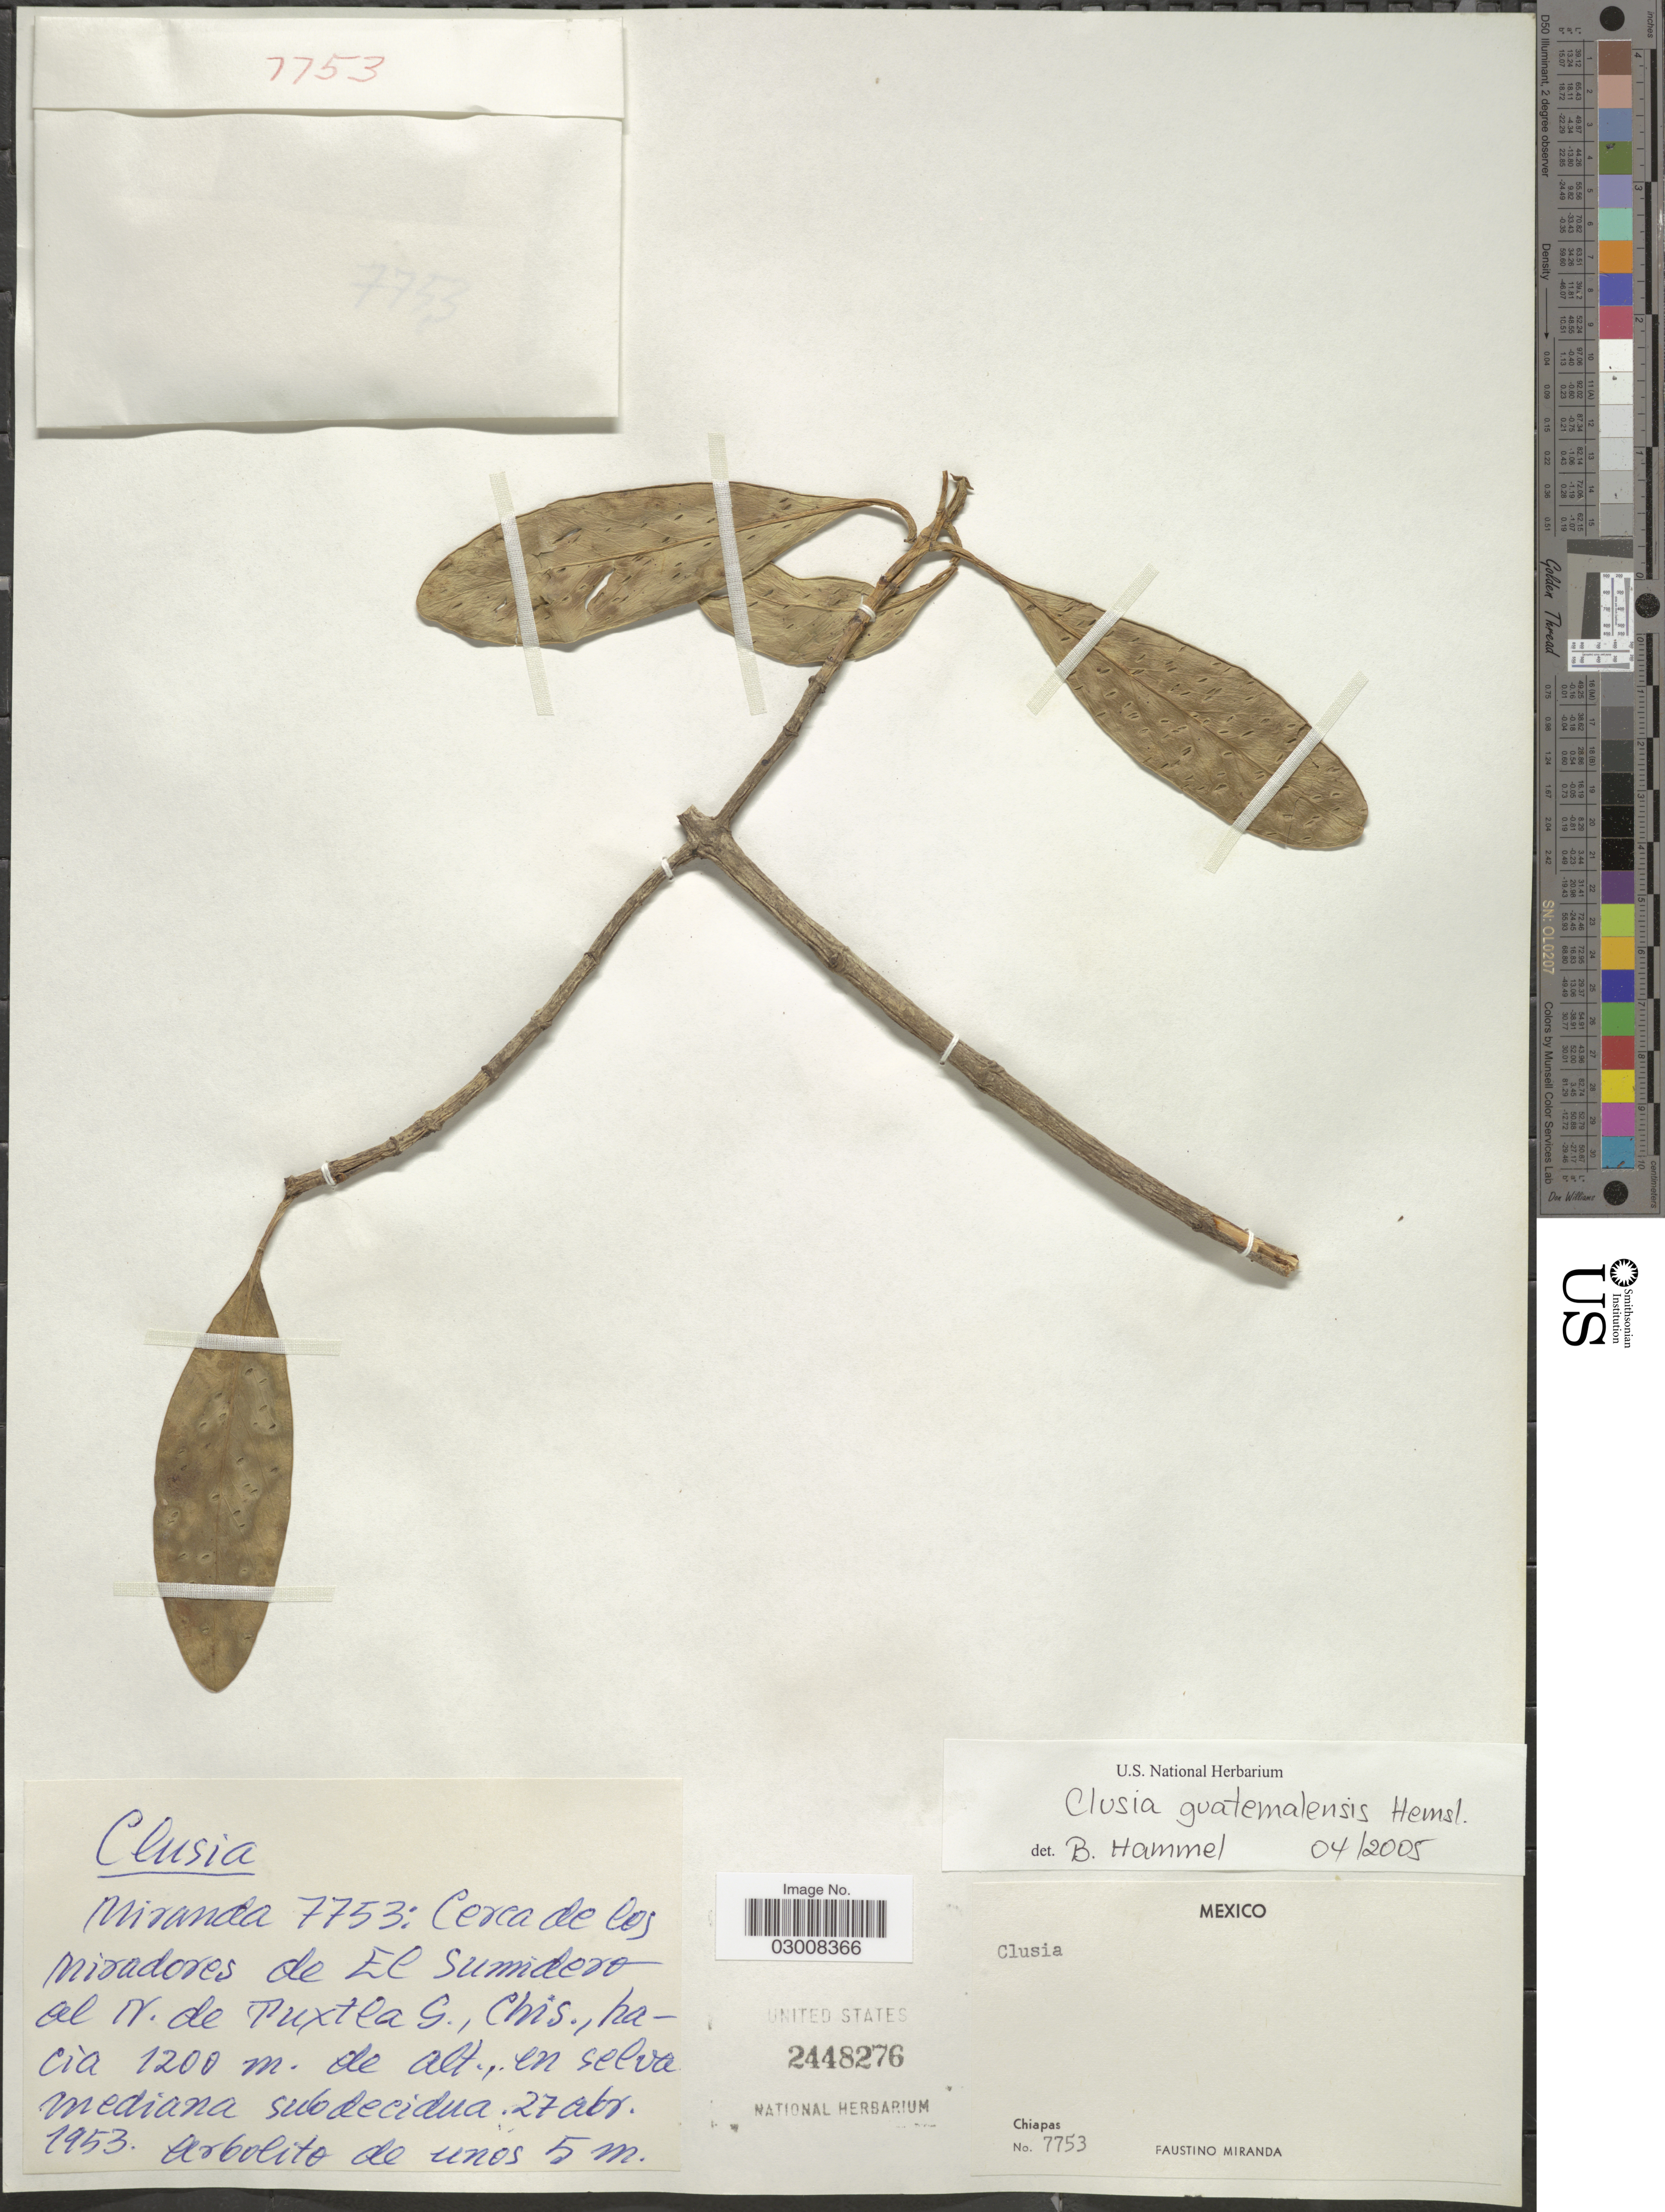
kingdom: Plantae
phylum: Tracheophyta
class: Magnoliopsida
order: Malpighiales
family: Clusiaceae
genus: Clusia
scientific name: Clusia guatemalensis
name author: Hemsl.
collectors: F. Miranda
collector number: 7753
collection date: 1953-04-27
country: Mexico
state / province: Chiapas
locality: Cerca de los Miradores de EC Sumidero, al N. de Tuxtla G., Chis.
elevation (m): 1200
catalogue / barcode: US 2448276